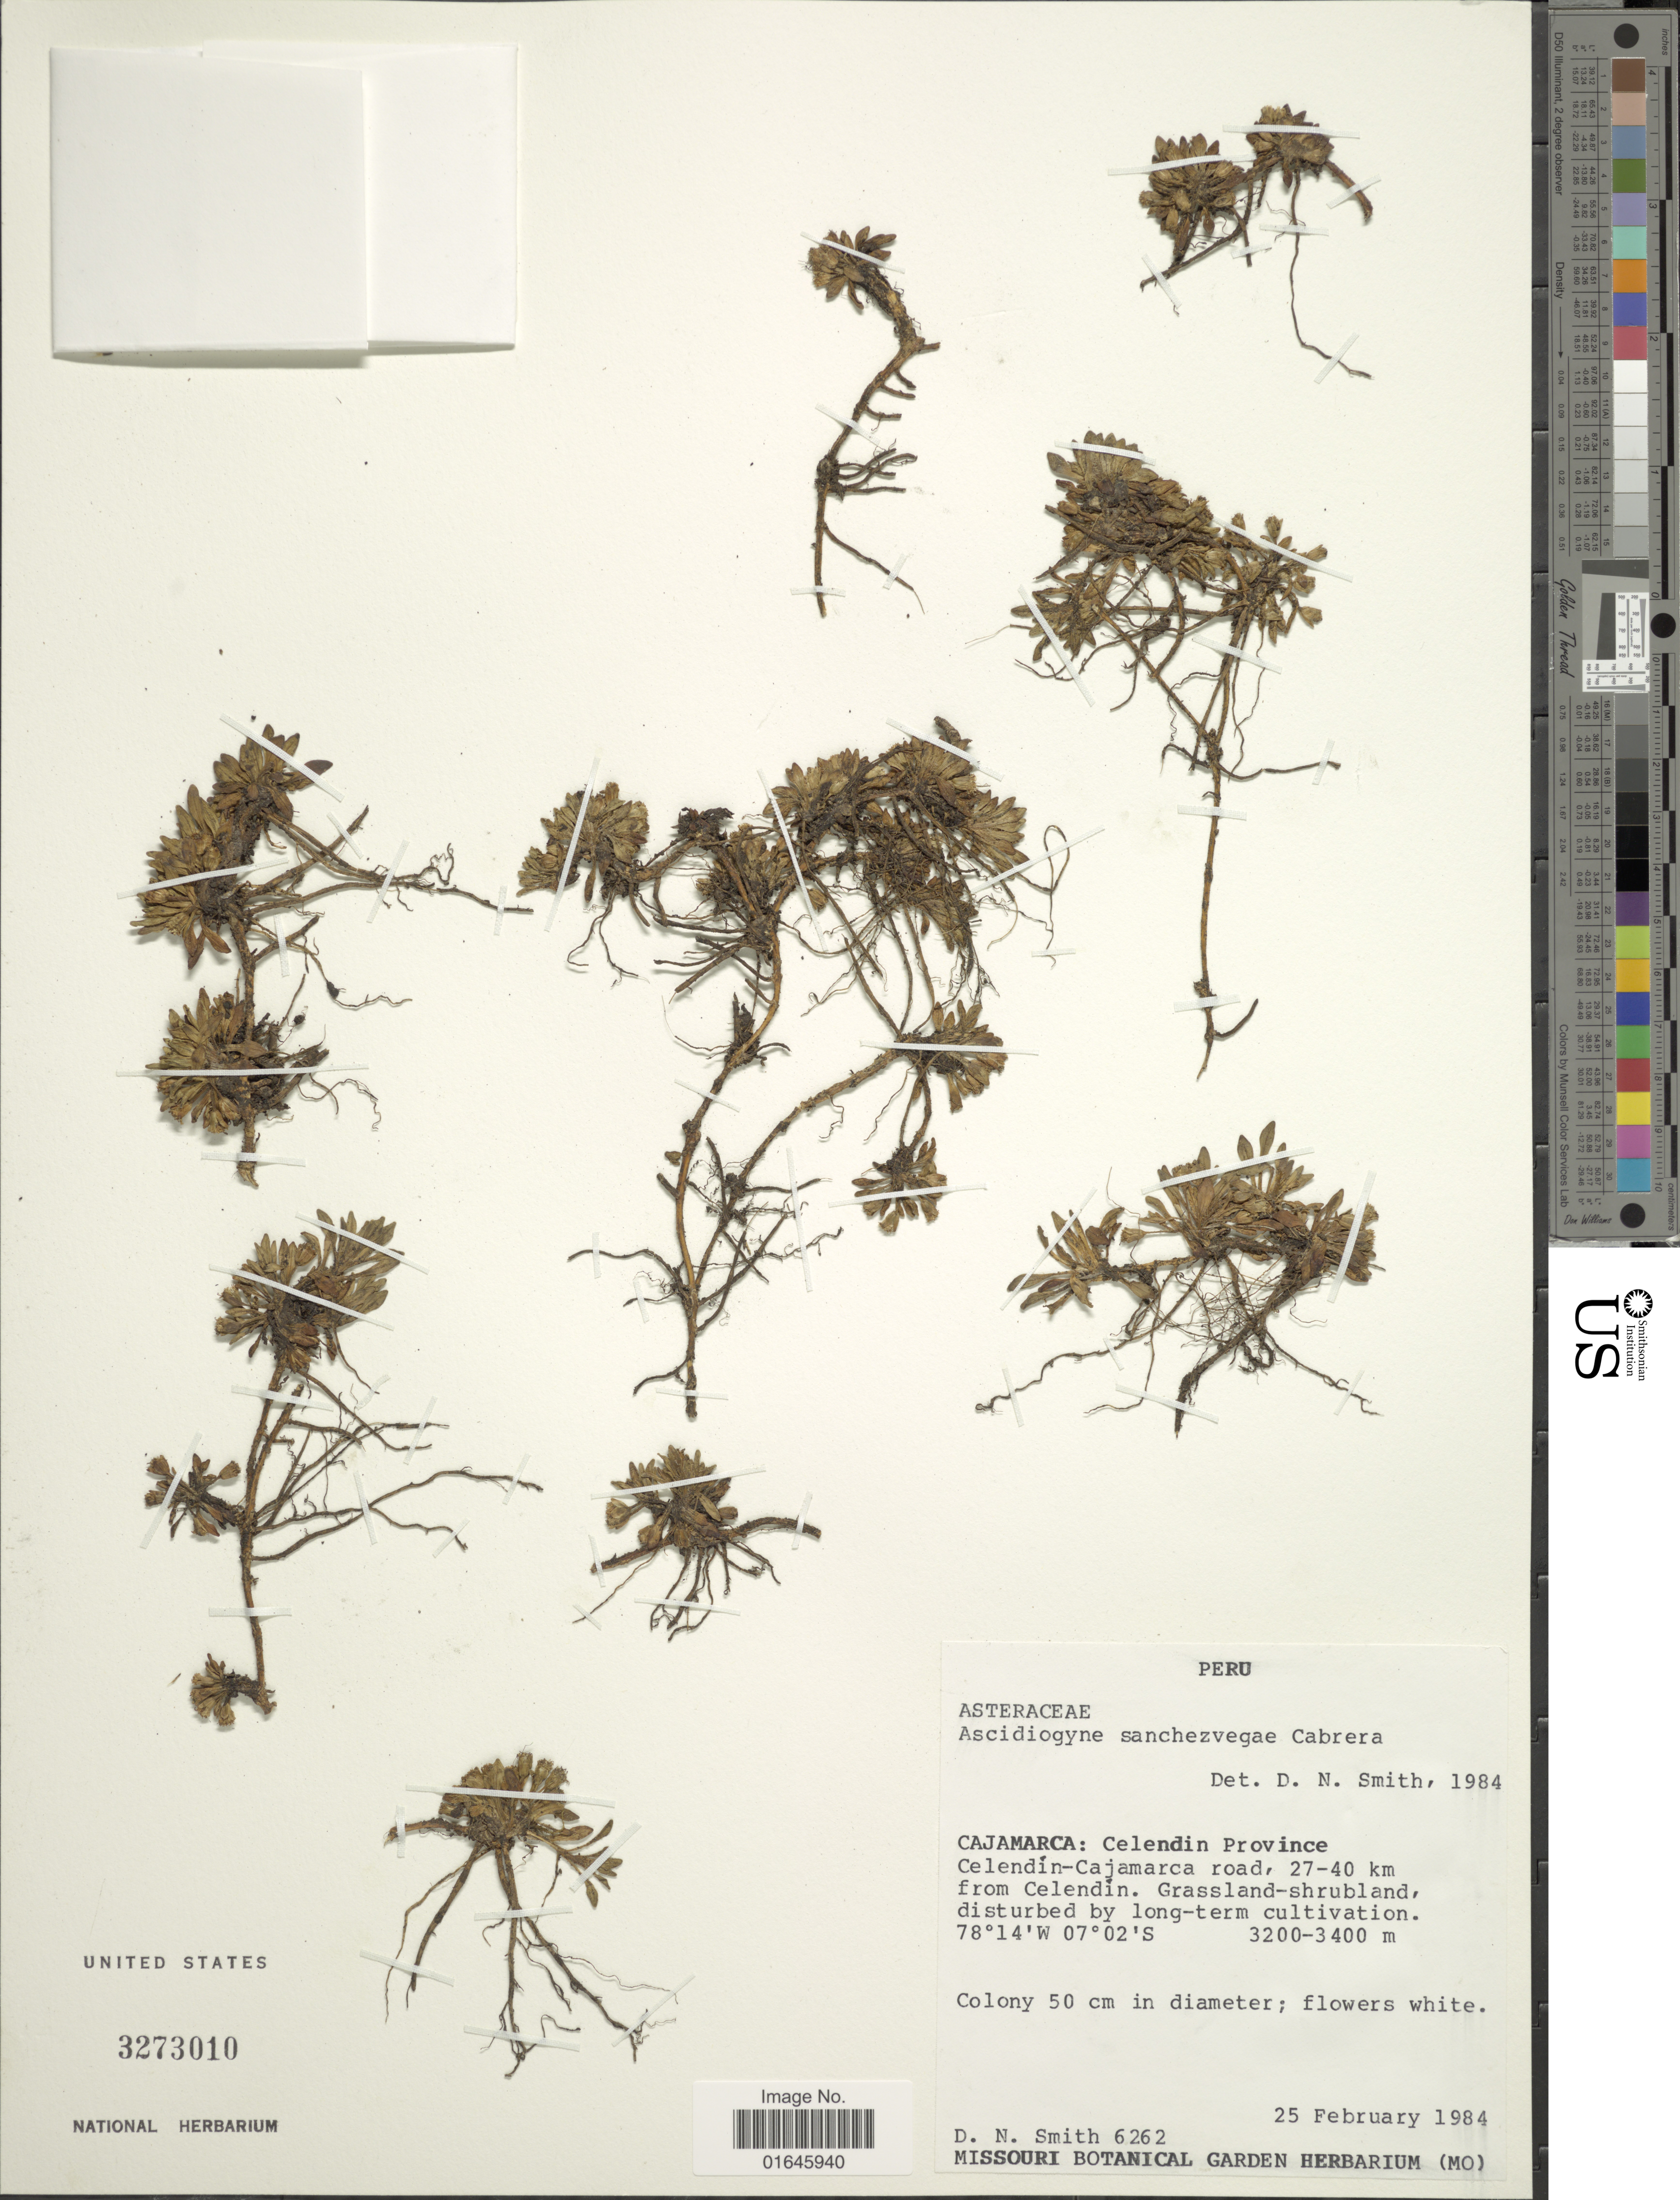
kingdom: Plantae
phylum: Tracheophyta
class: Magnoliopsida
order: Asterales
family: Asteraceae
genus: Ascidiogyne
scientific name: Ascidiogyne sanchezvegae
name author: Cabrera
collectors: D. Smith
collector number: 6262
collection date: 1984-02-25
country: Peru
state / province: Cajamarca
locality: Cajamarca : Celedin Province, Celendin-Cajamarca road, 27-40 km from Celedin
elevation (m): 3200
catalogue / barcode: US 3273010